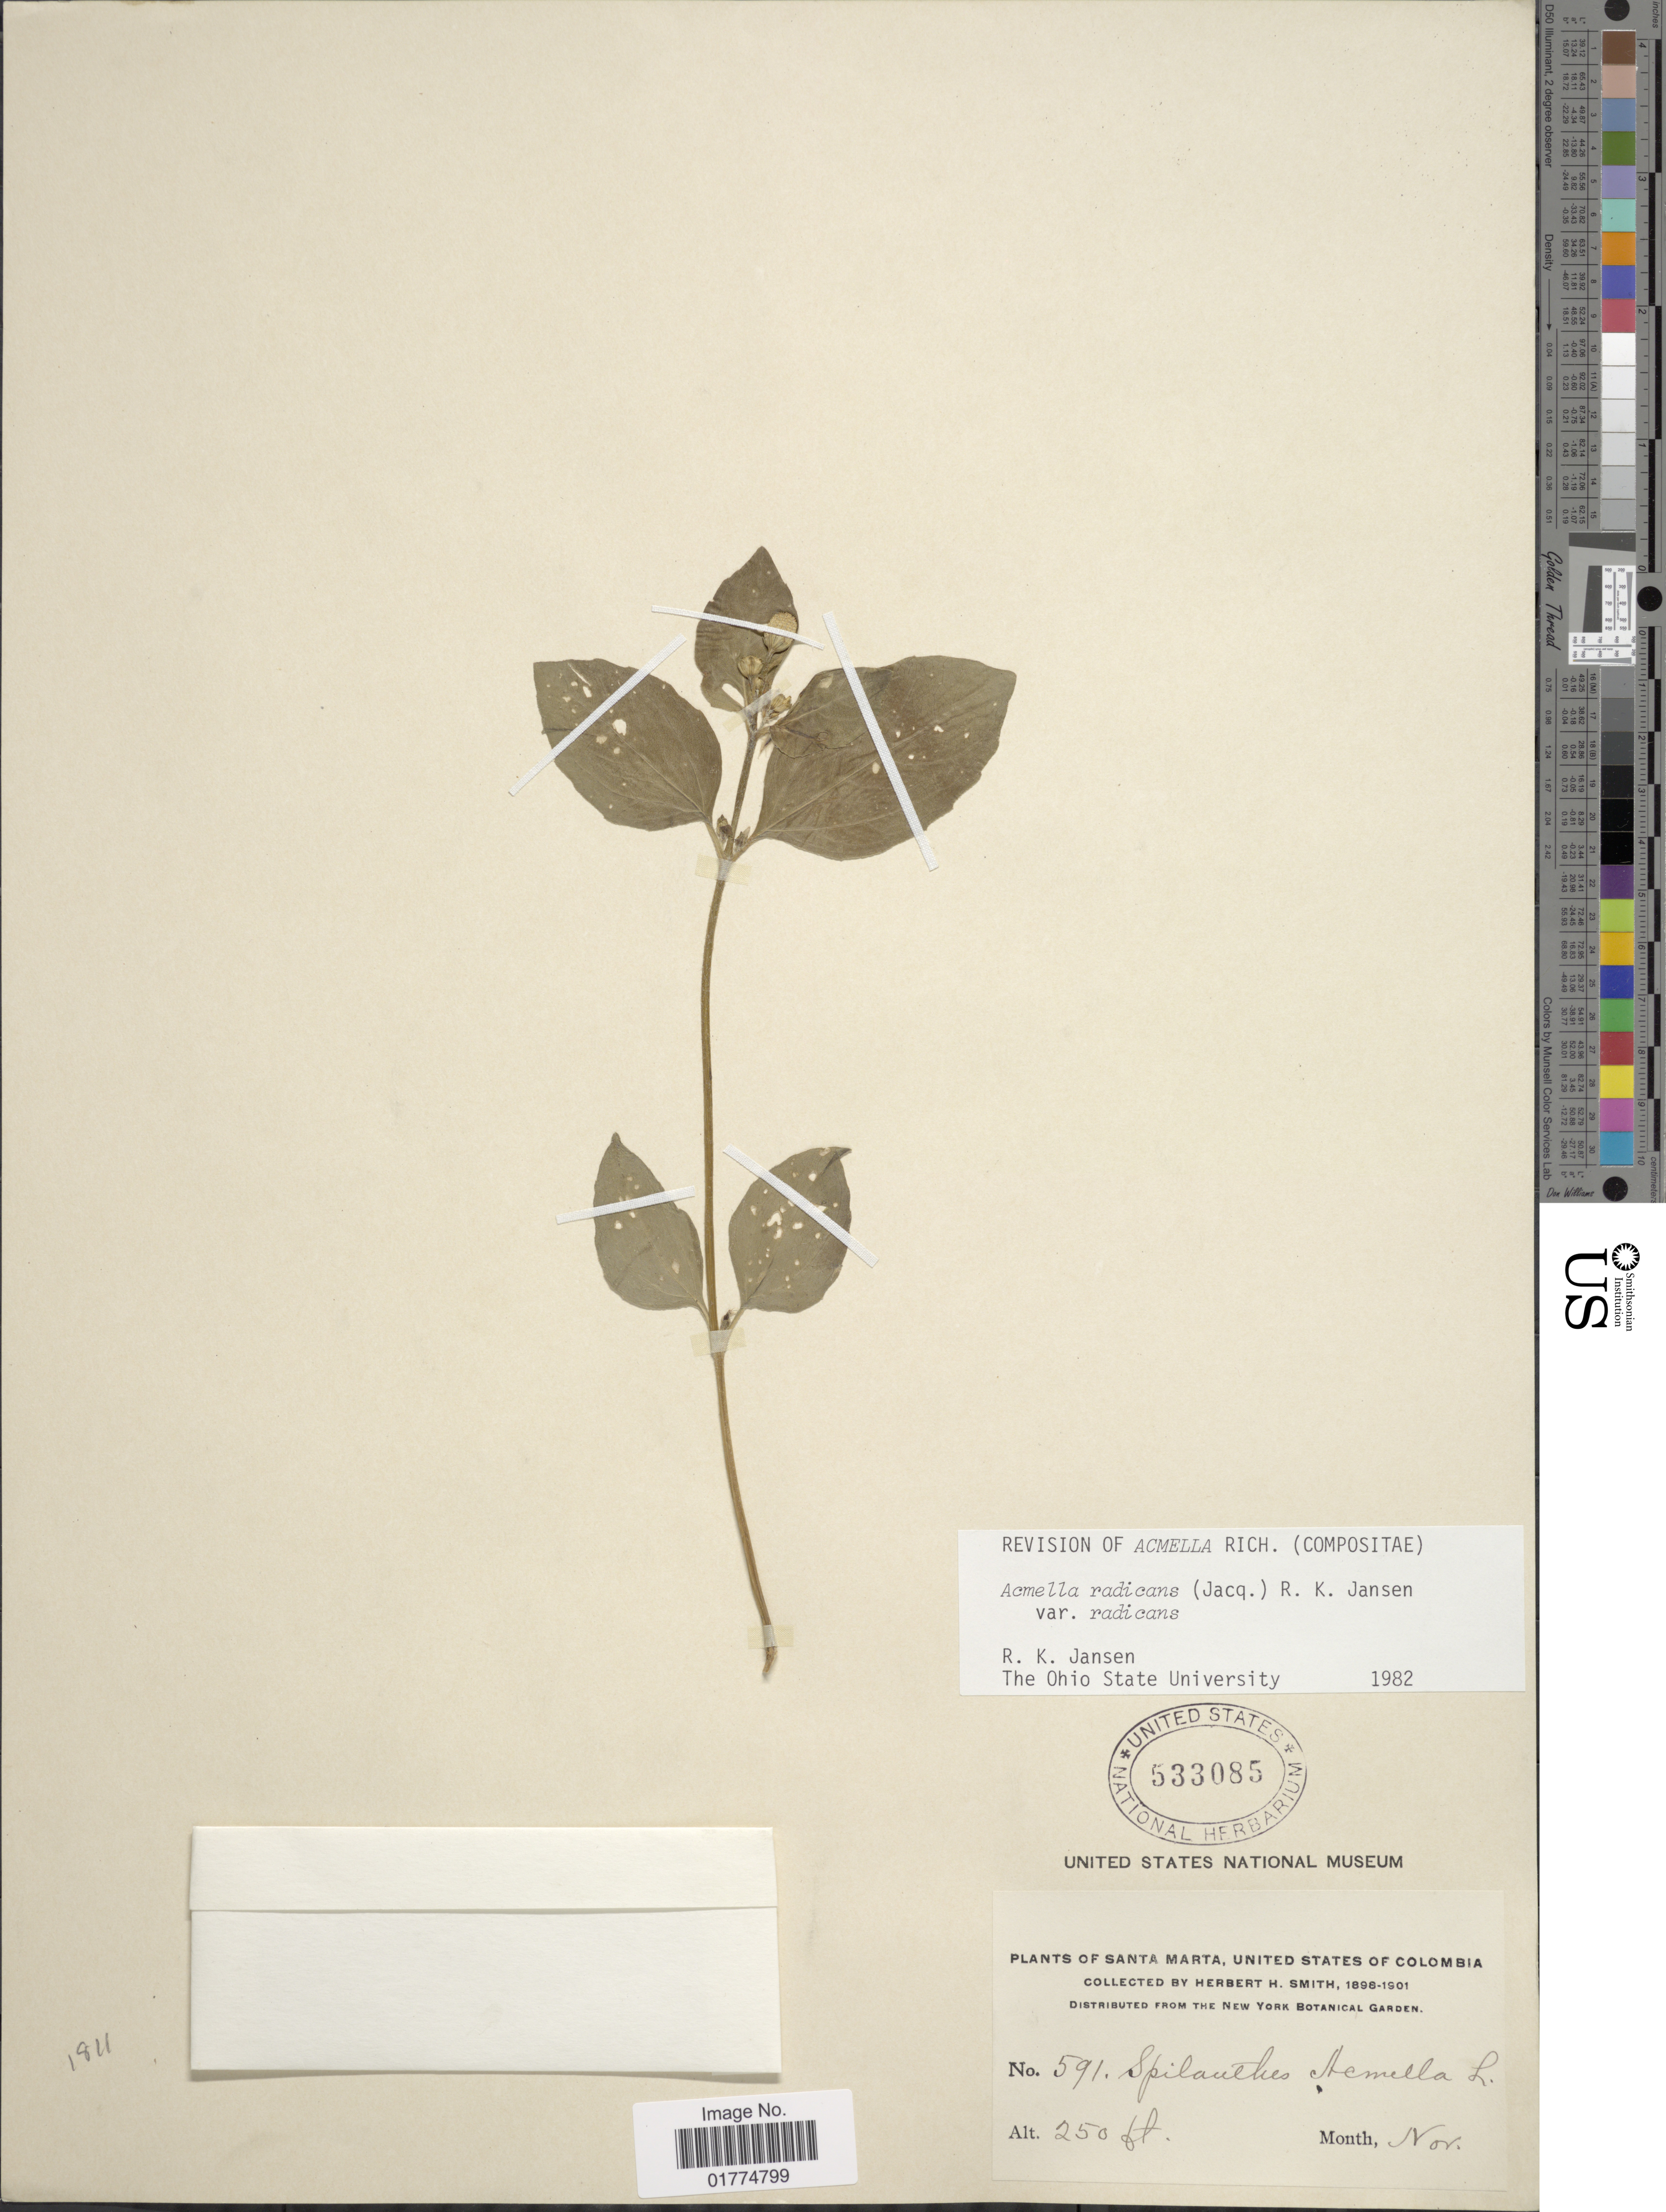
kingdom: Plantae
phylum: Tracheophyta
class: Magnoliopsida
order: Asterales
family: Asteraceae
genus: Acmella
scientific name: Acmella radicans var. radicans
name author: (Jacq.) R.K. Jansen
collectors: Herbert H. Smith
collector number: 591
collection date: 1898-11/1901-11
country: Colombia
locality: Santa Marta, United States of Colombia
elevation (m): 76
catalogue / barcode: US 533085